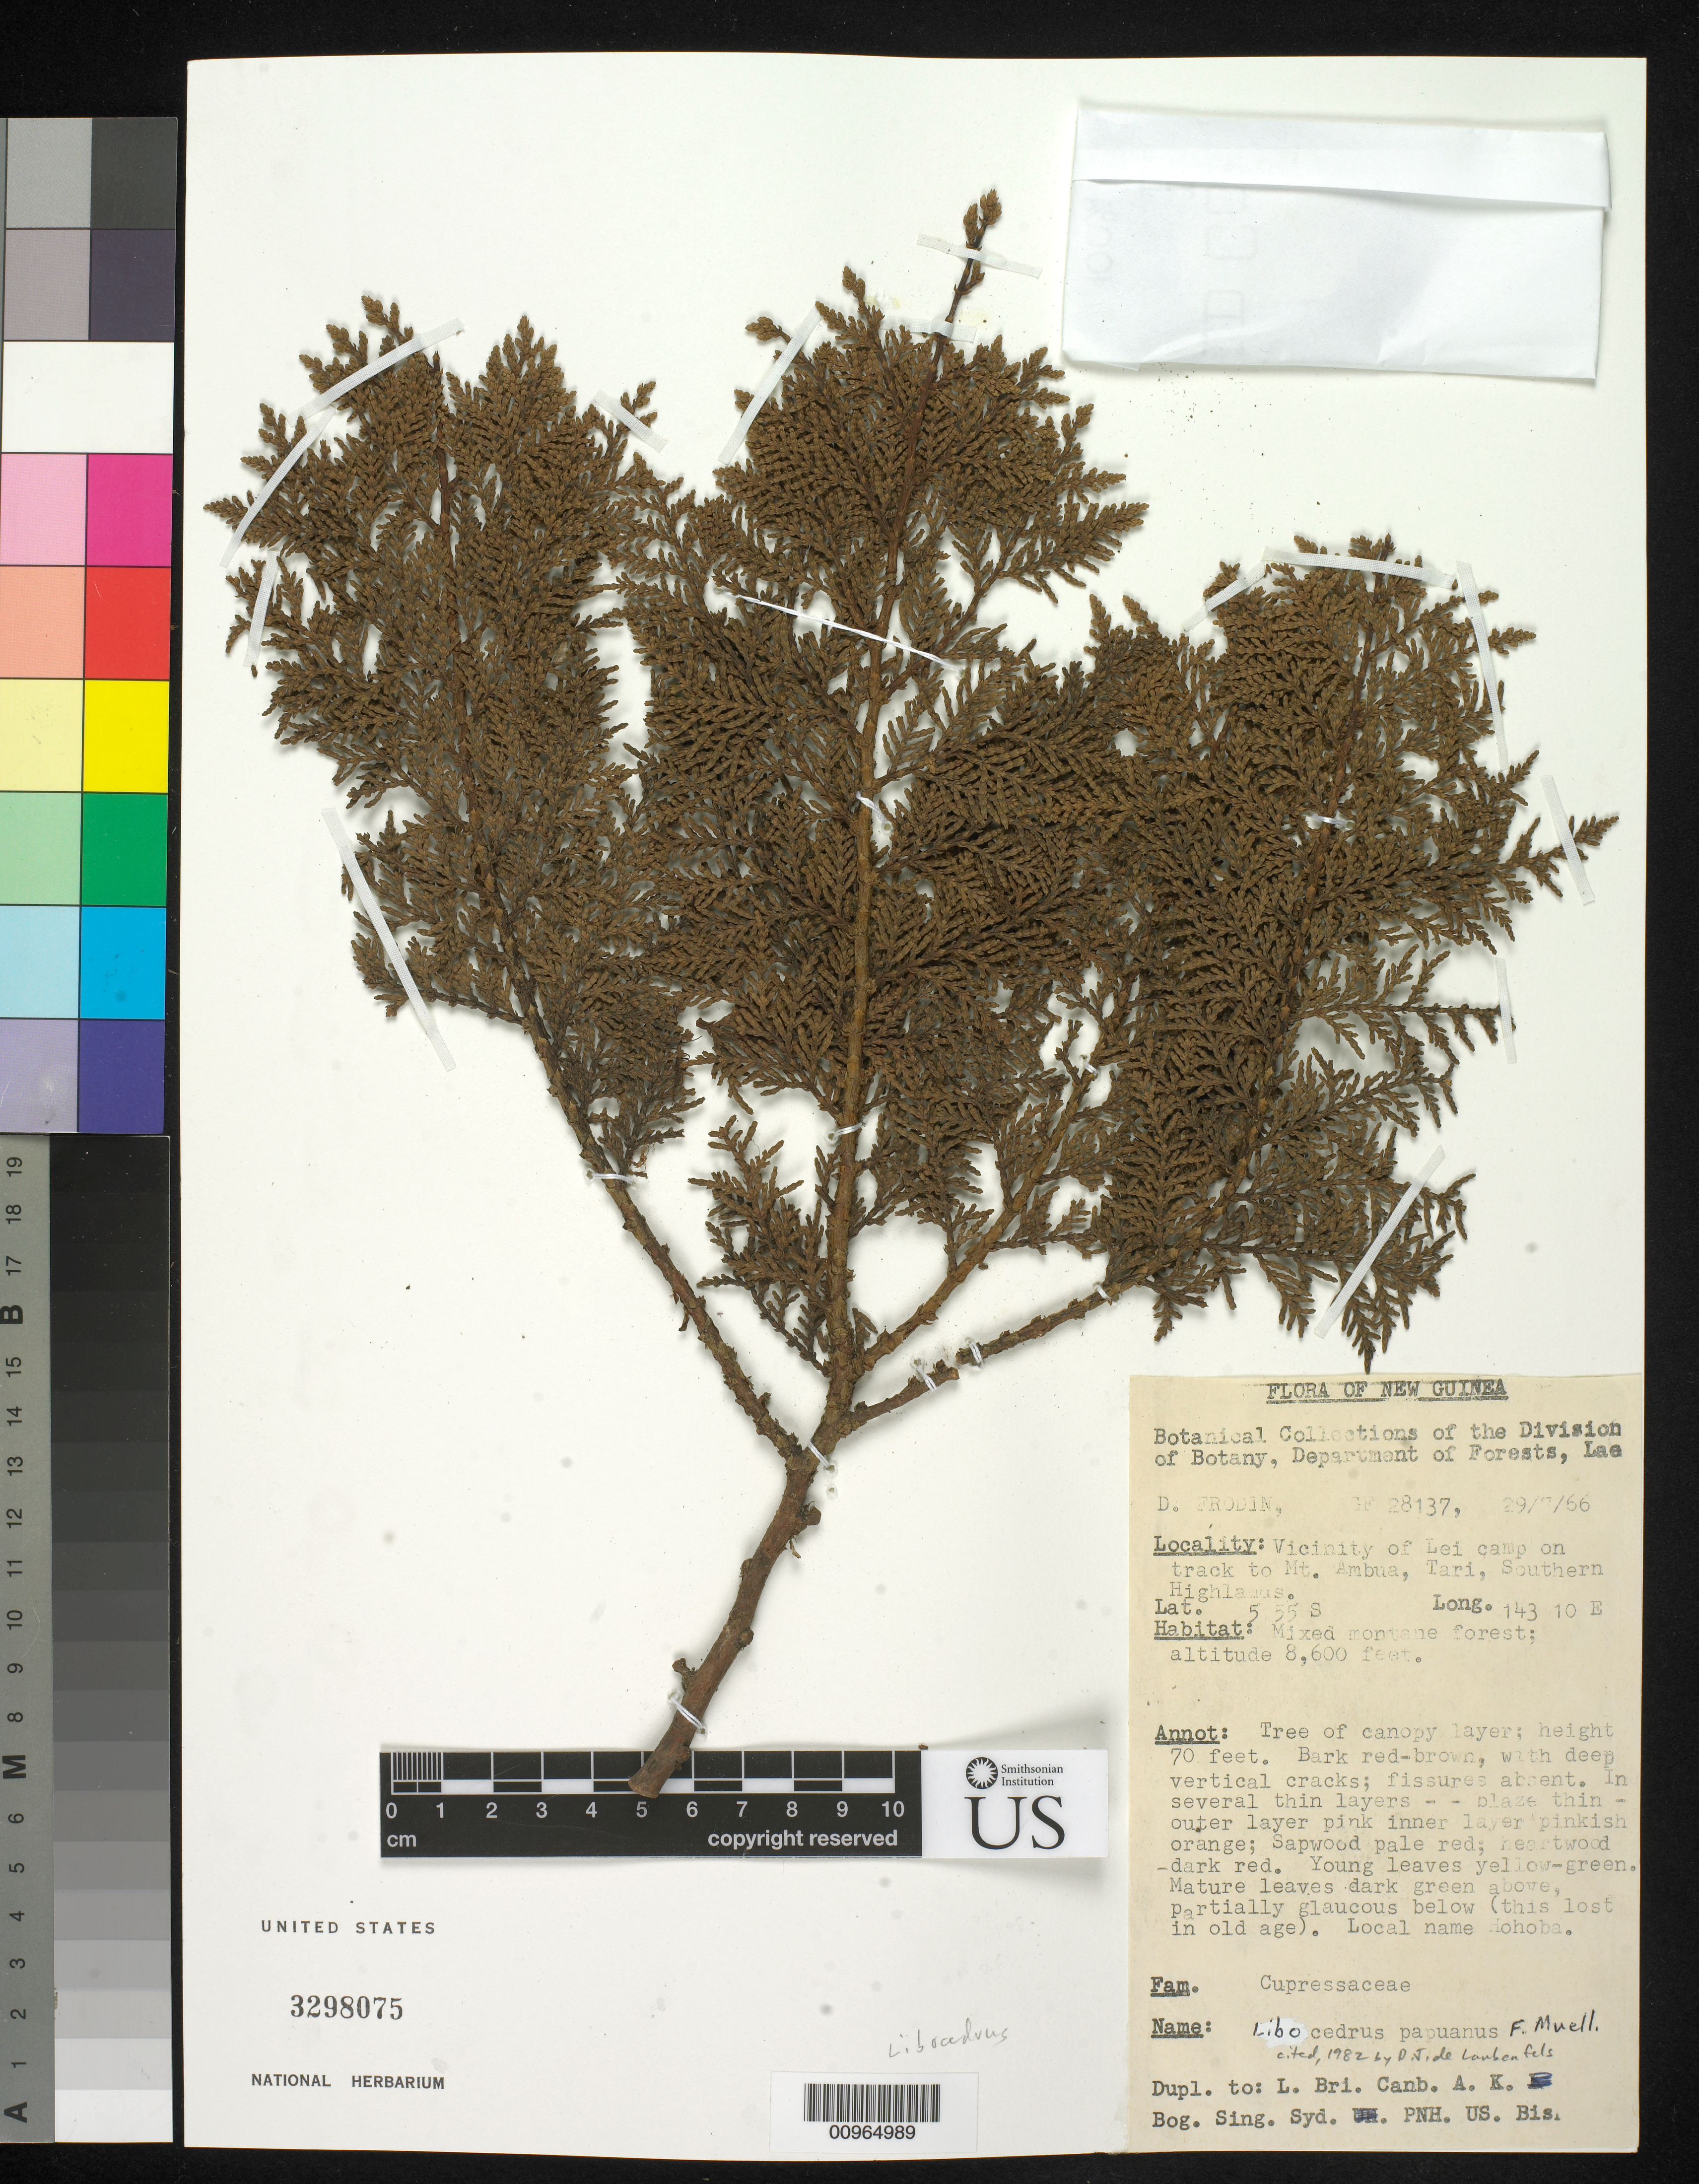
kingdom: Plantae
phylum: Tracheophyta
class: Pinopsida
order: Pinales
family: Cupressaceae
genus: Libocedrus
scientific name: Libocedrus papuana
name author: F. Muell.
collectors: D. G. Frodin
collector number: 28137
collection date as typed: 29 Jul 1966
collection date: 1966-07-29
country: Papua New Guinea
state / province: Southern Highlands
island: New Guinea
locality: Vicinity of Lei camp on track to Mt. Ambua, Tari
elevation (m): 2621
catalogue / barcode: US 3298075